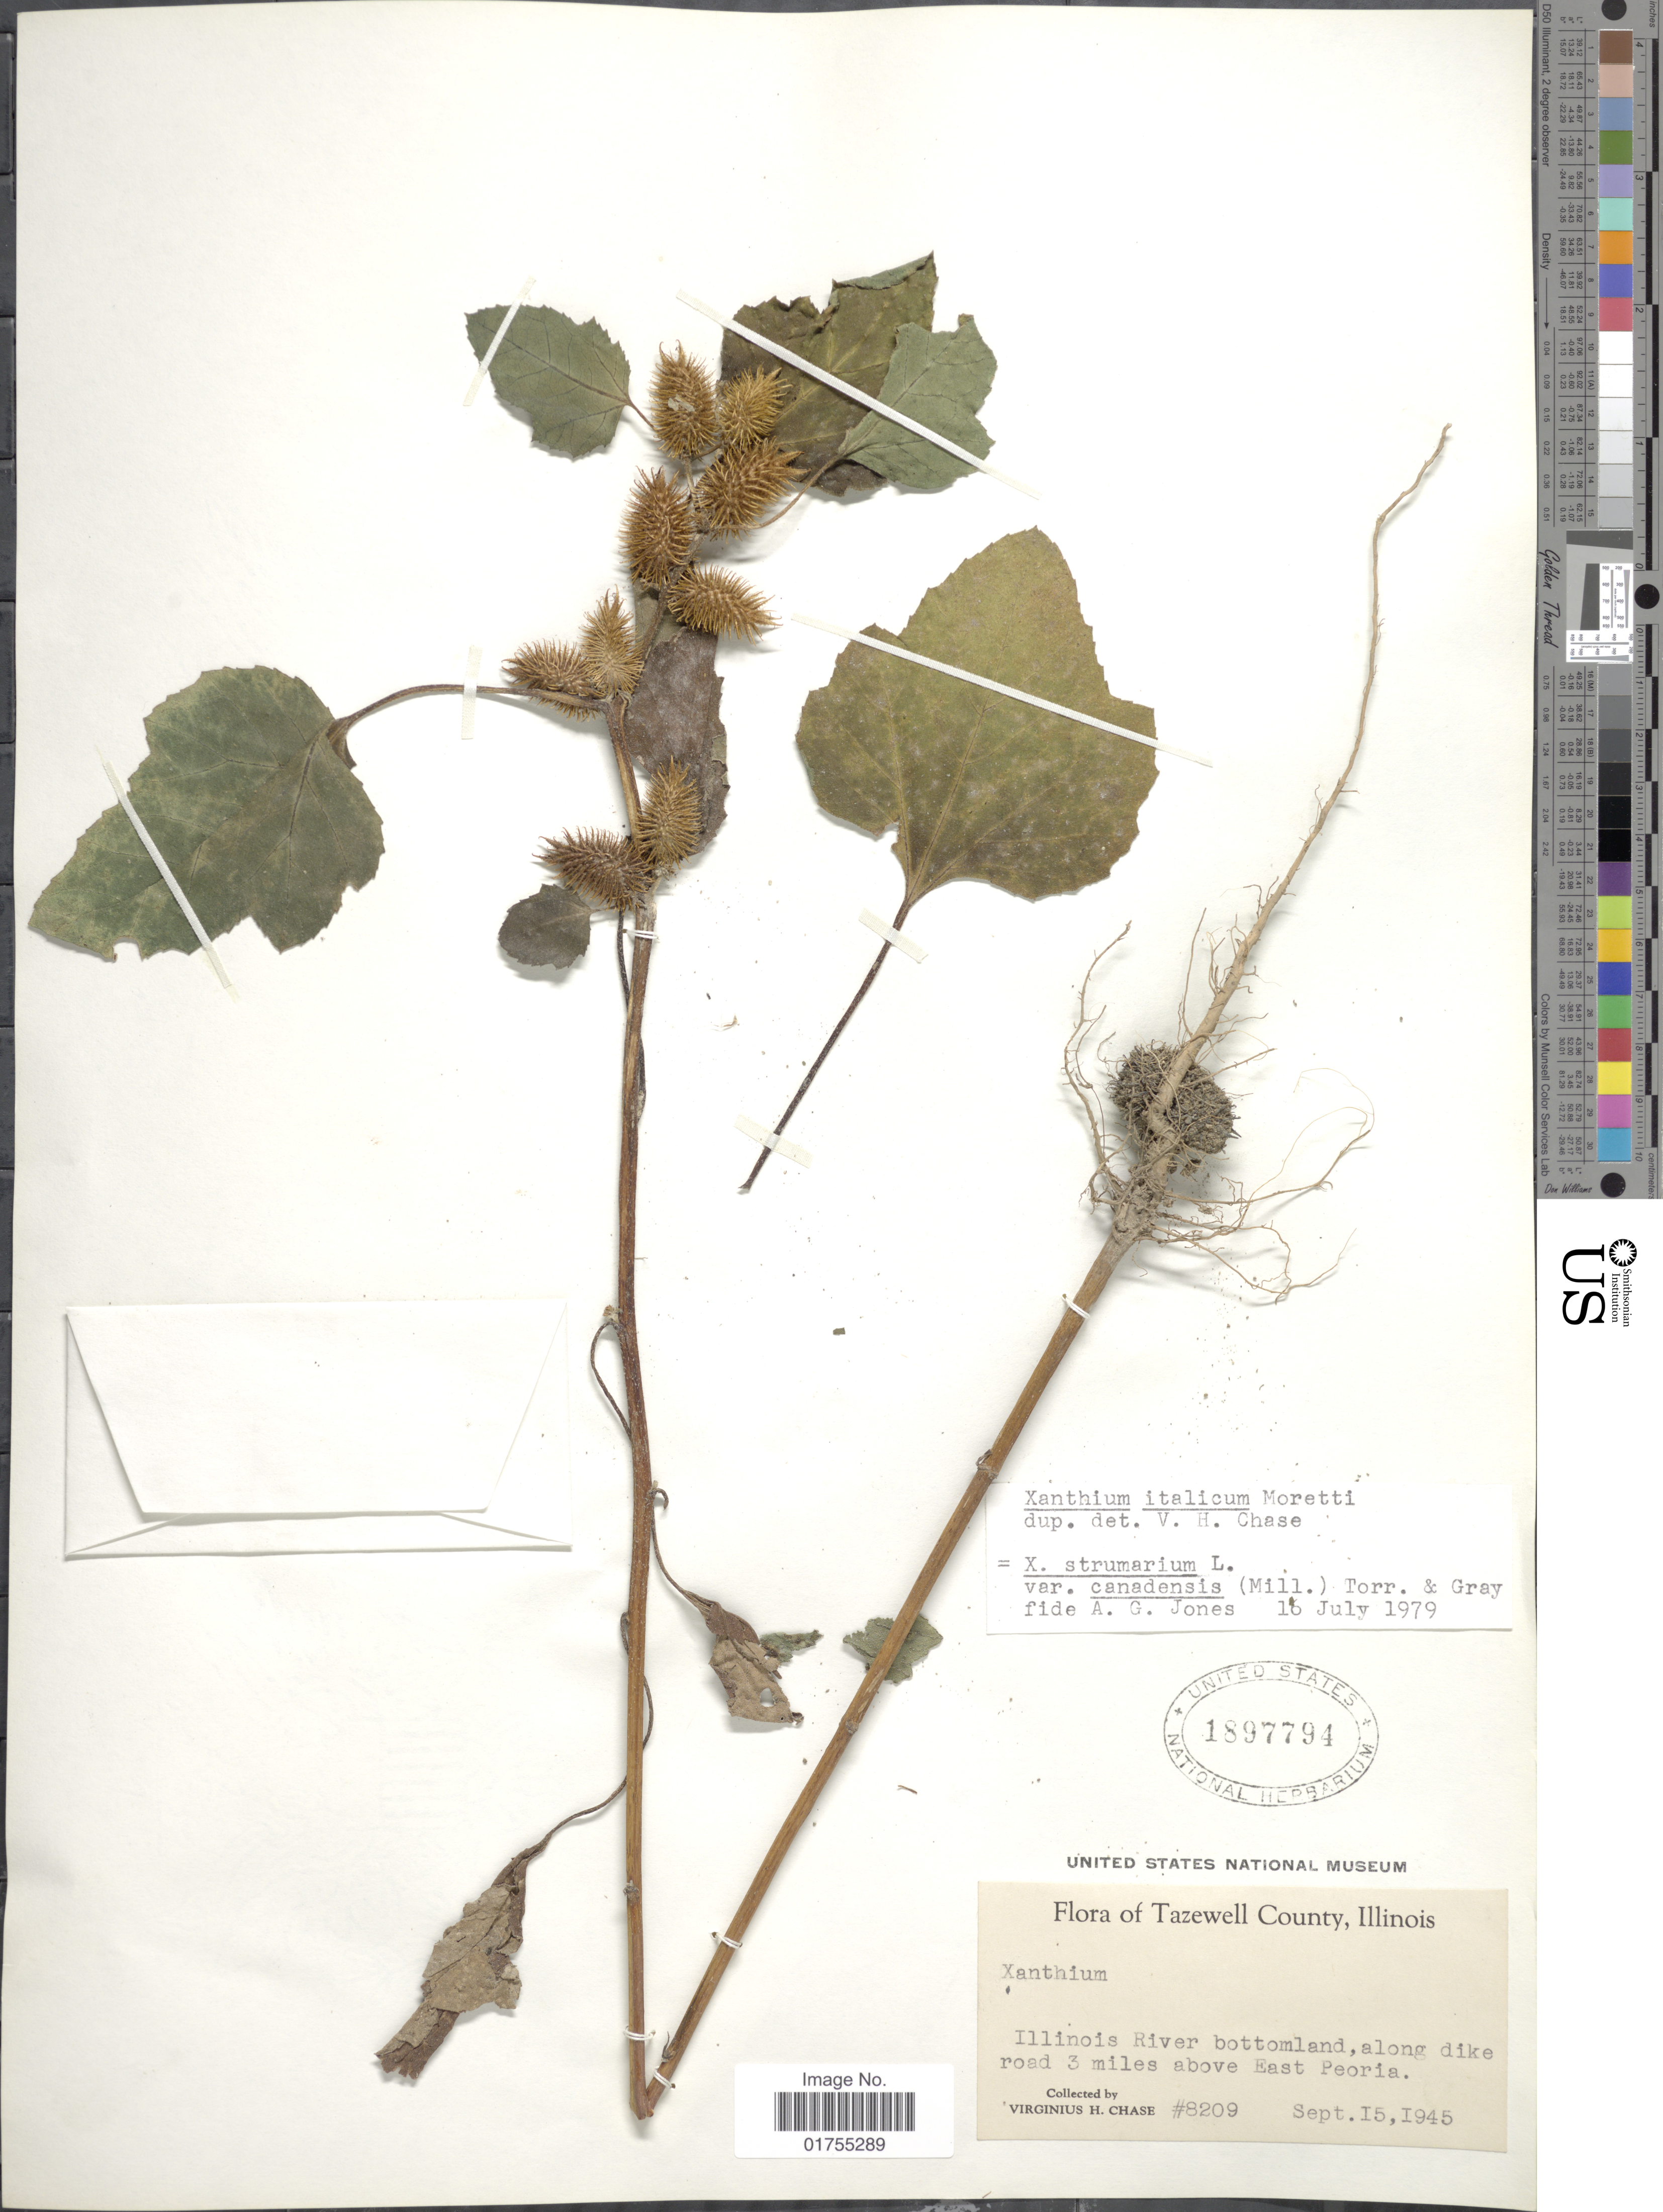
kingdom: Plantae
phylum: Tracheophyta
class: Magnoliopsida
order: Asterales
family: Asteraceae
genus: Xanthium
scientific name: Xanthium strumarium var. canadense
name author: (Mill.) Torr. & A. Gray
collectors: V. H. Chase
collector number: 8209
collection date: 1945-09-15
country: United States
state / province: Illinois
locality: Tazewell County, Illinois River bottomland, along dike road 3 miles above East Peoria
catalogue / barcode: US 1897794